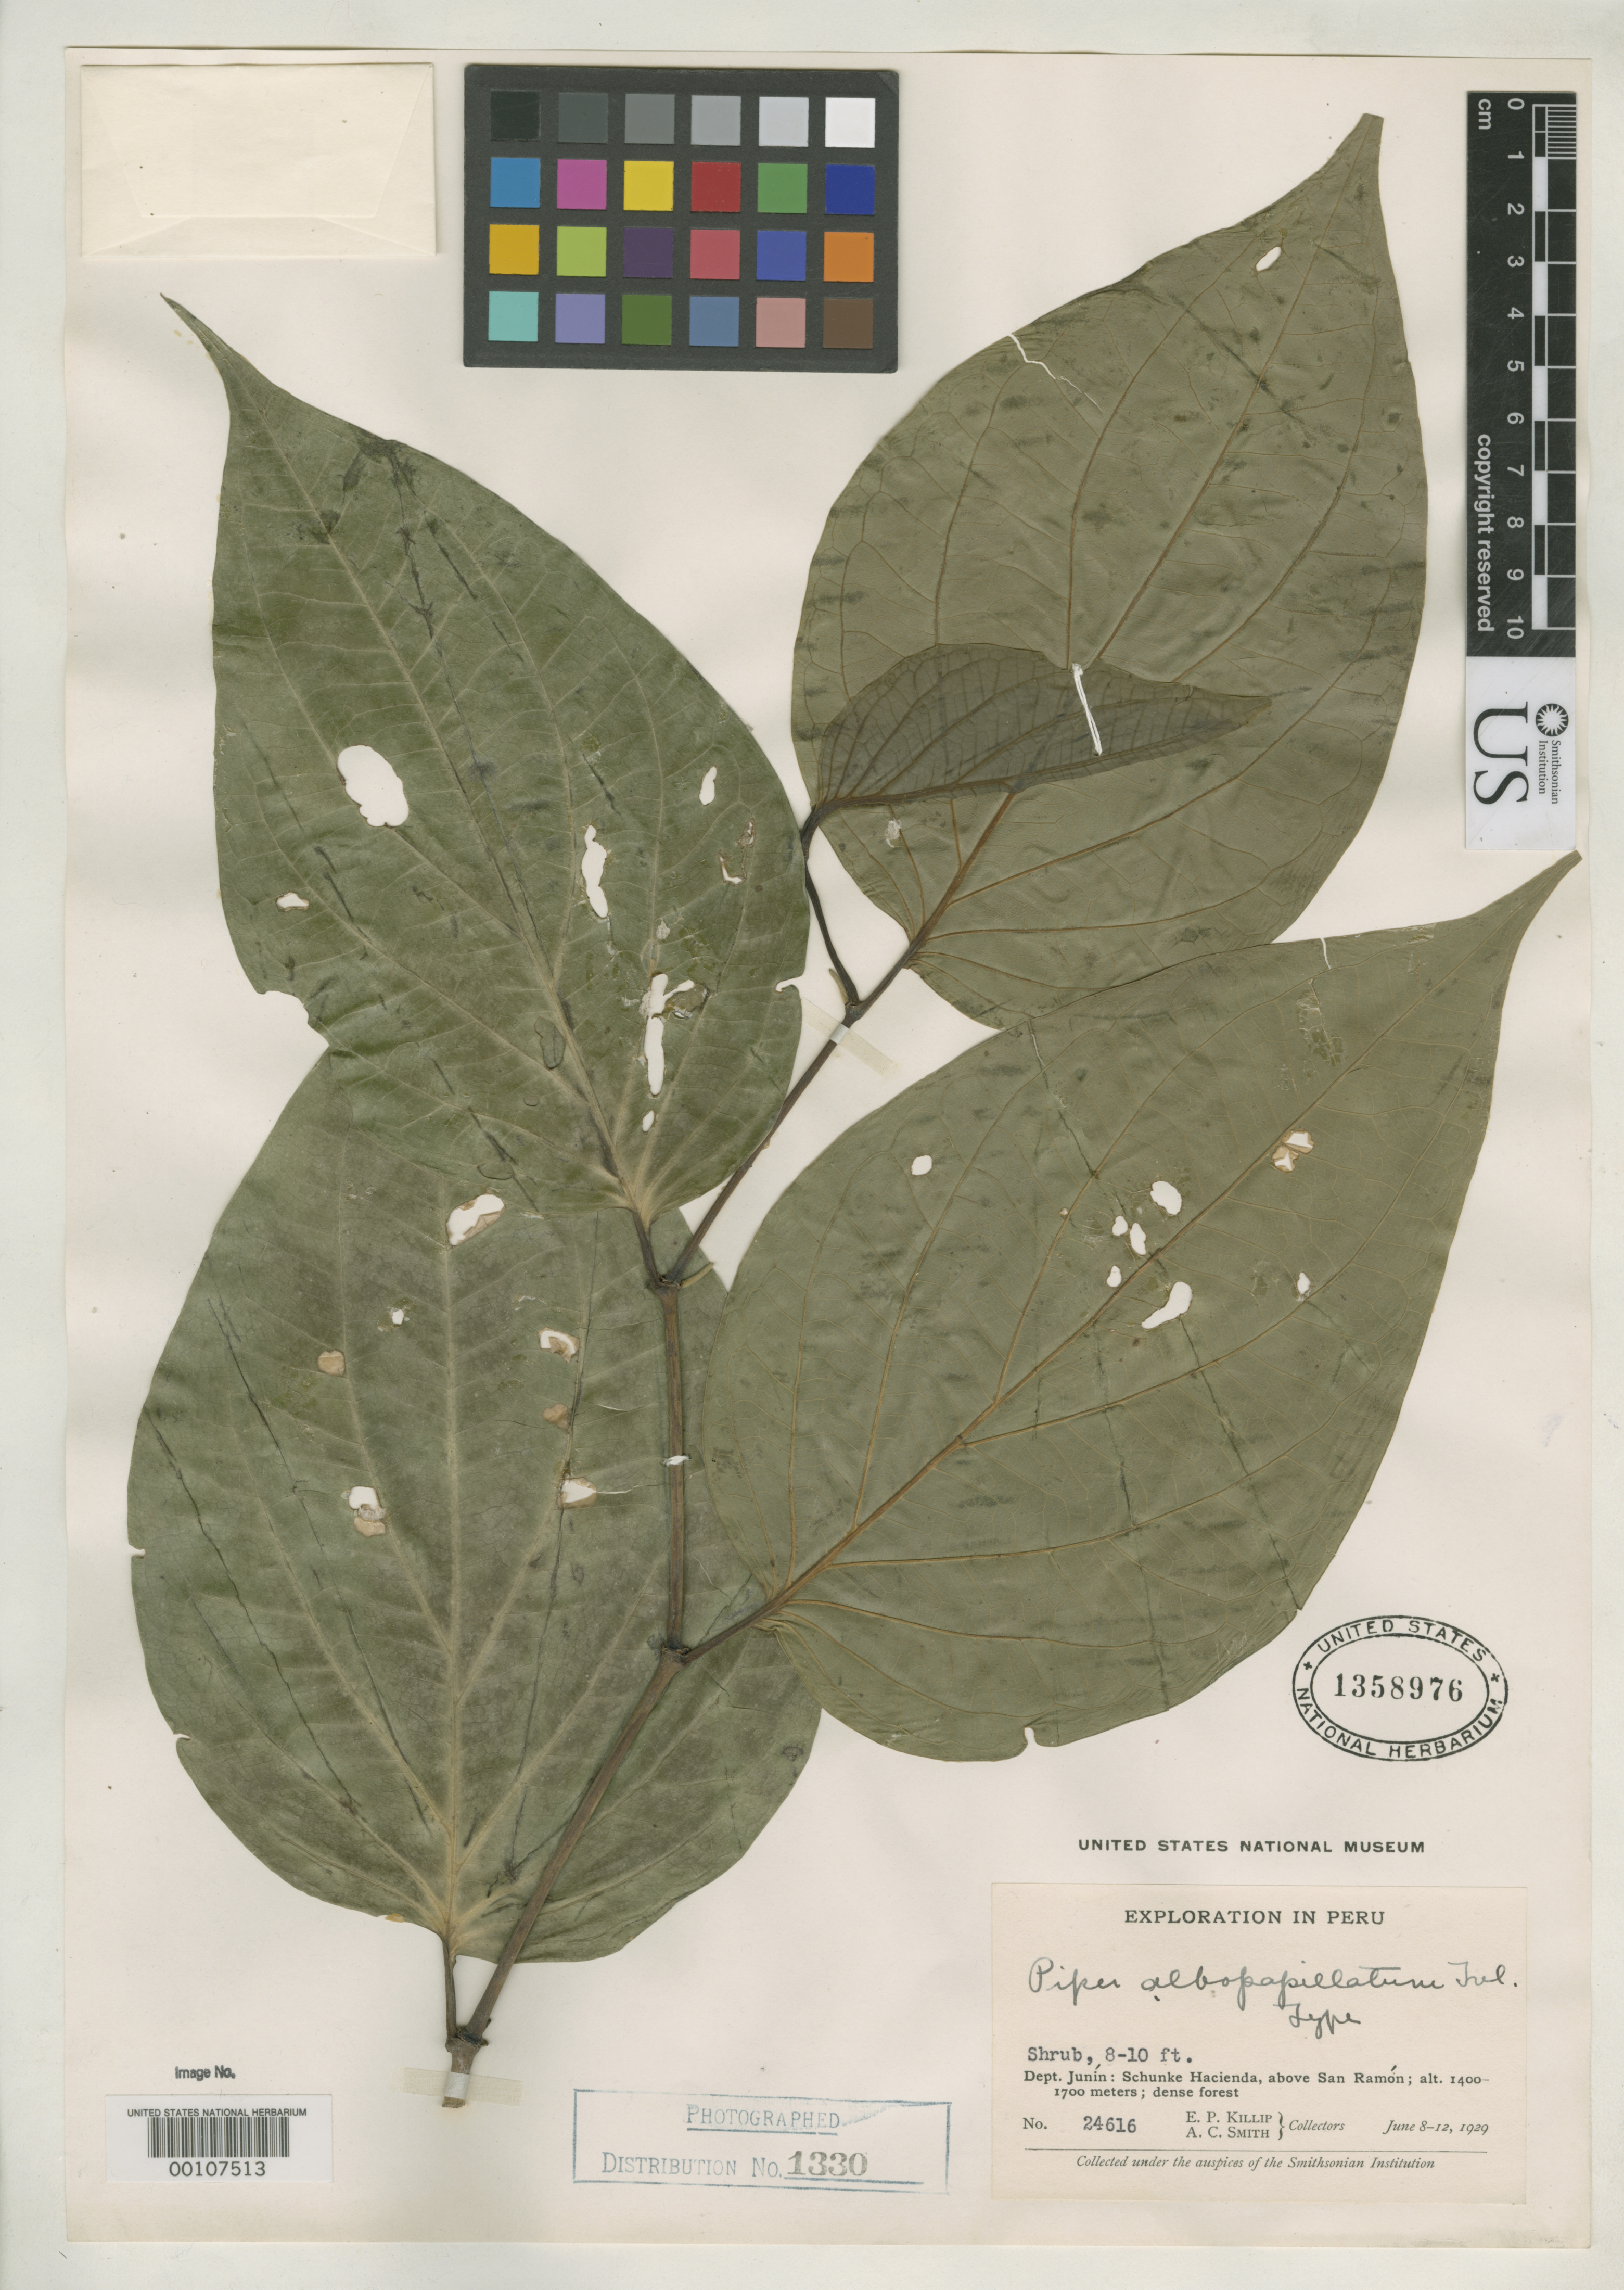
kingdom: Plantae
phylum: Tracheophyta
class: Magnoliopsida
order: Piperales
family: Piperaceae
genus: Piper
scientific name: Piper albopapillatum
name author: Trel. in J.F. Macbr.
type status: Holotype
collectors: E. P. Killip & A. C. Smith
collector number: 24616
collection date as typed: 08 Jun 1929 to 12 Jun 1929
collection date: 1929-06-08/1929-06-12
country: Peru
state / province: Junín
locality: Schunke Hacienda, above San Ramon.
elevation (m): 1400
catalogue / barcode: US 1358976